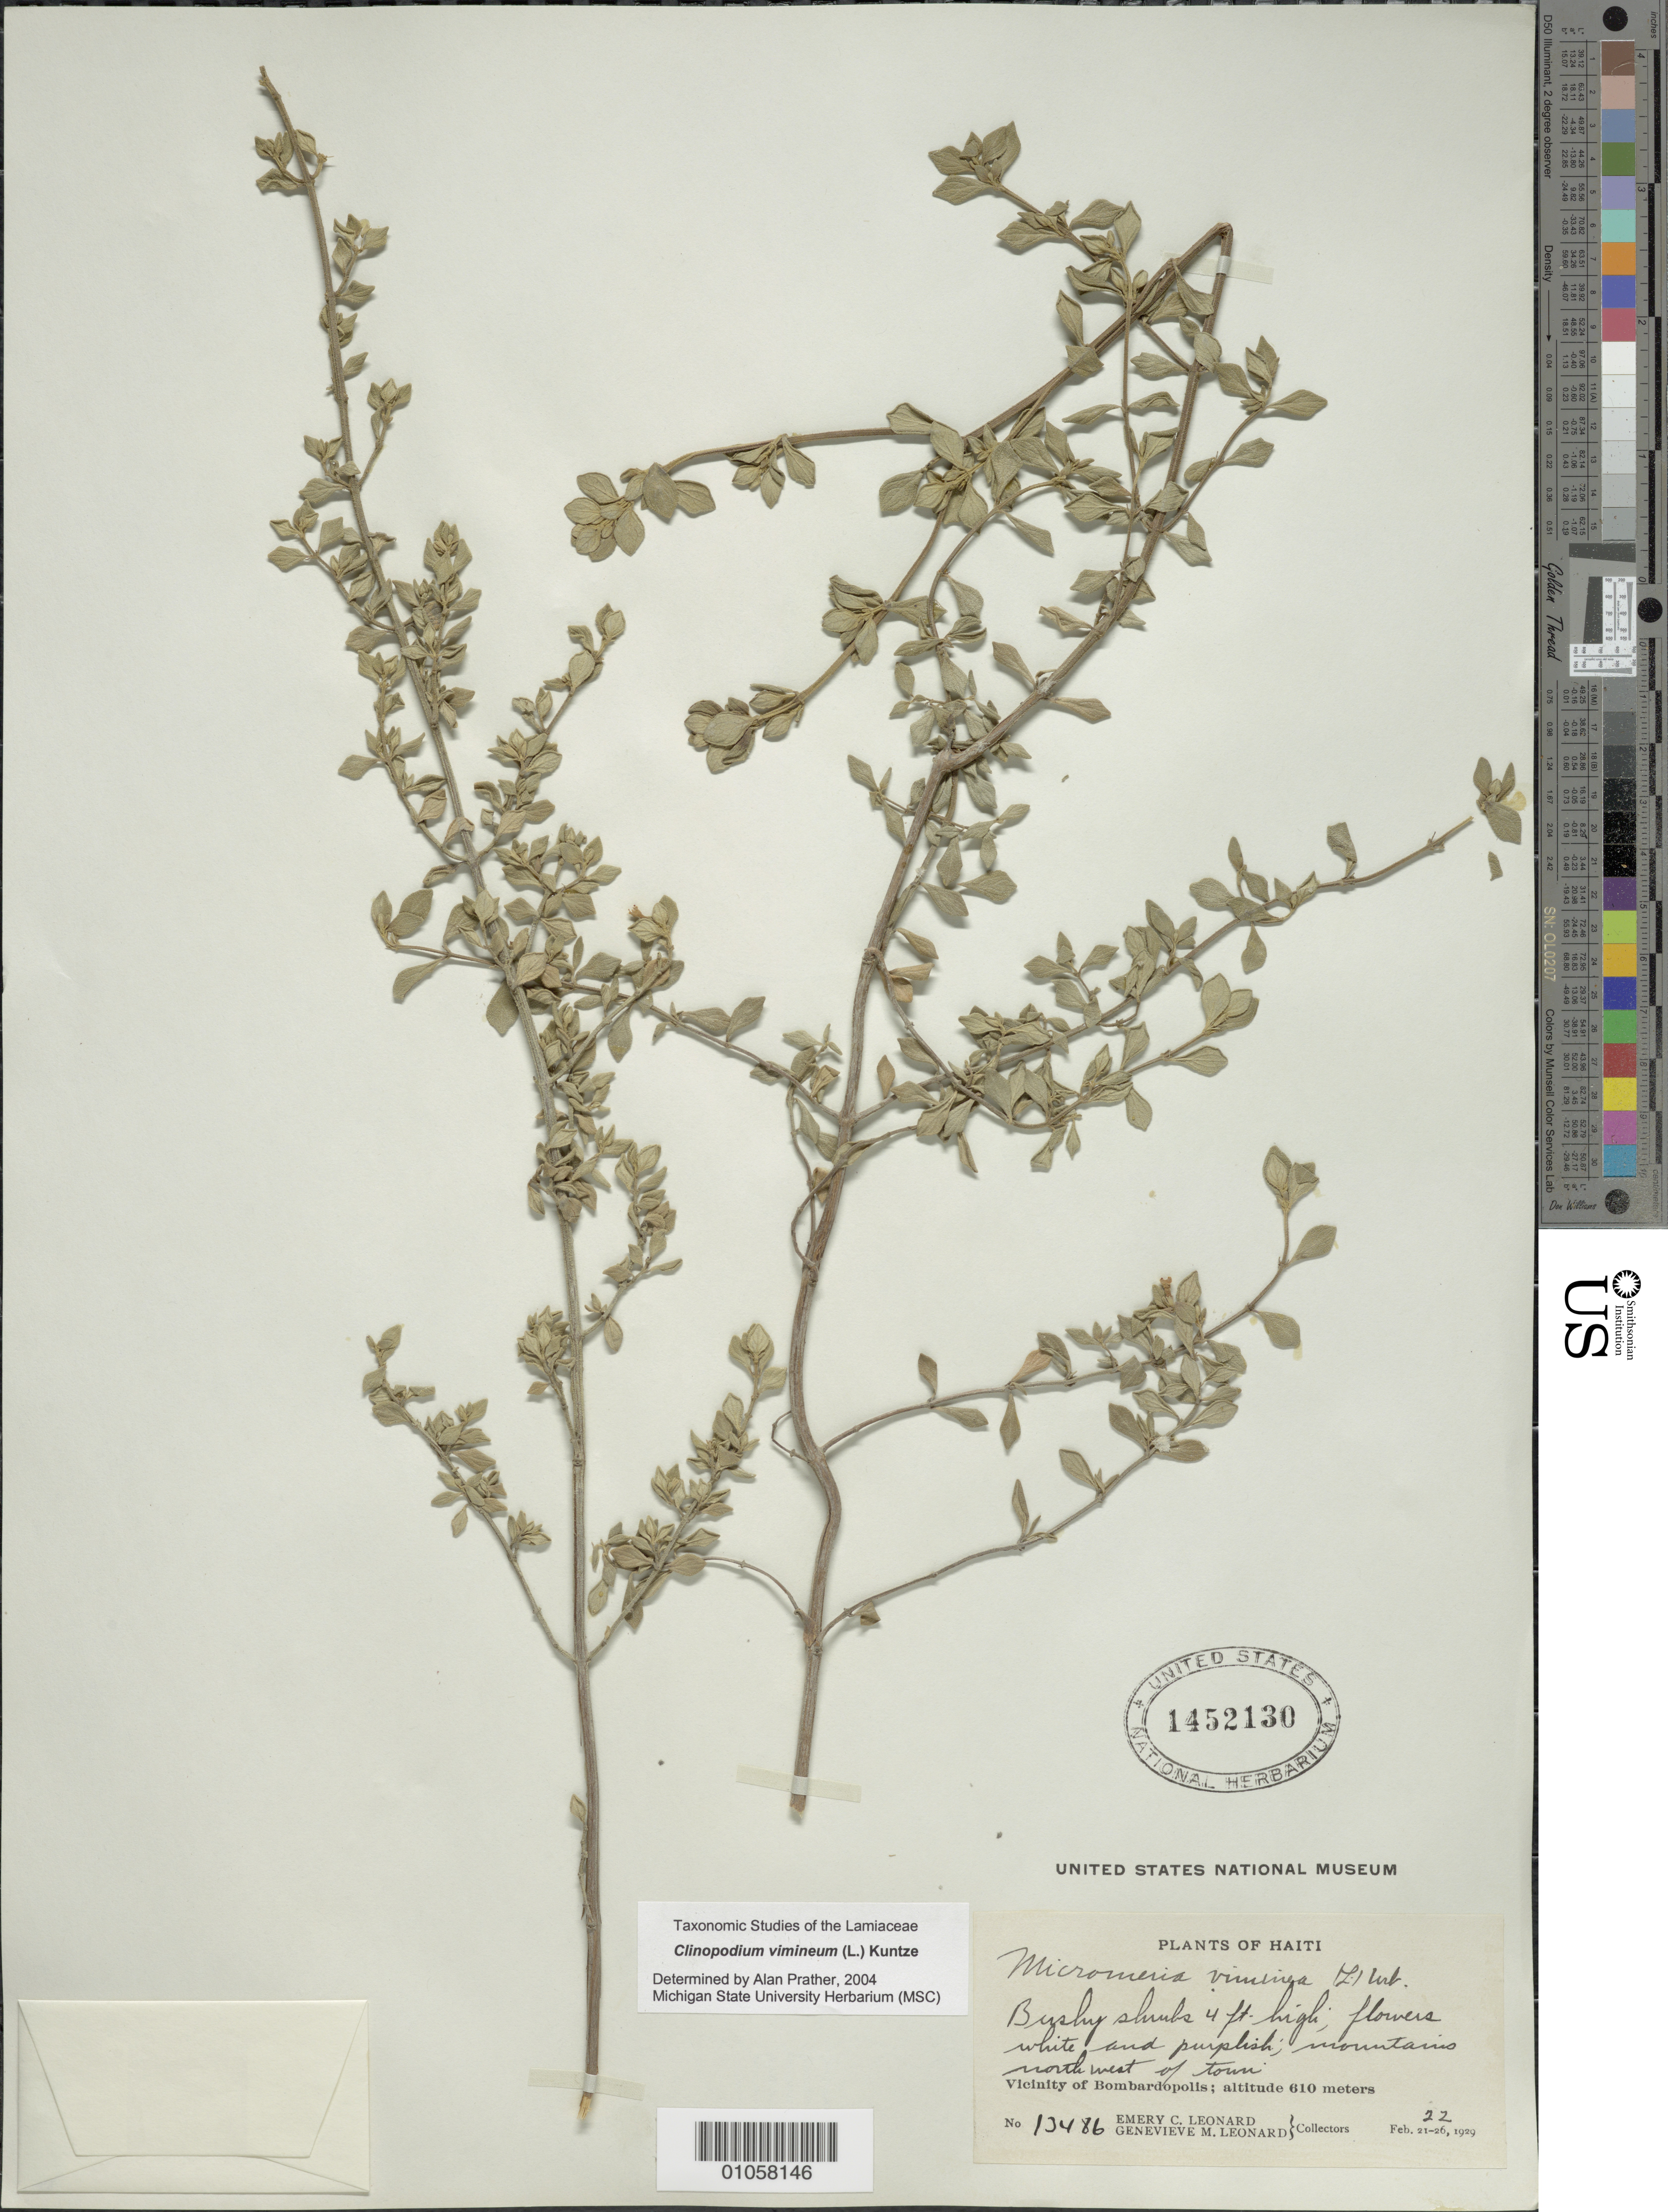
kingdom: Plantae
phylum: Tracheophyta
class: Magnoliopsida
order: Lamiales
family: Lamiaceae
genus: Clinopodium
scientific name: Clinopodium vimineum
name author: (L.) Kuntze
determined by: Prather, L. A.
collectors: E. C. Leonard & G. M. Leonard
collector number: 13486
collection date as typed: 22 Feb 1929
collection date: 1929-02-22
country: Haiti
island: Hispaniola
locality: Bombardopolis vicinity; mountains NW of town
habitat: Mountains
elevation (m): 610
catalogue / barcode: US 1452130